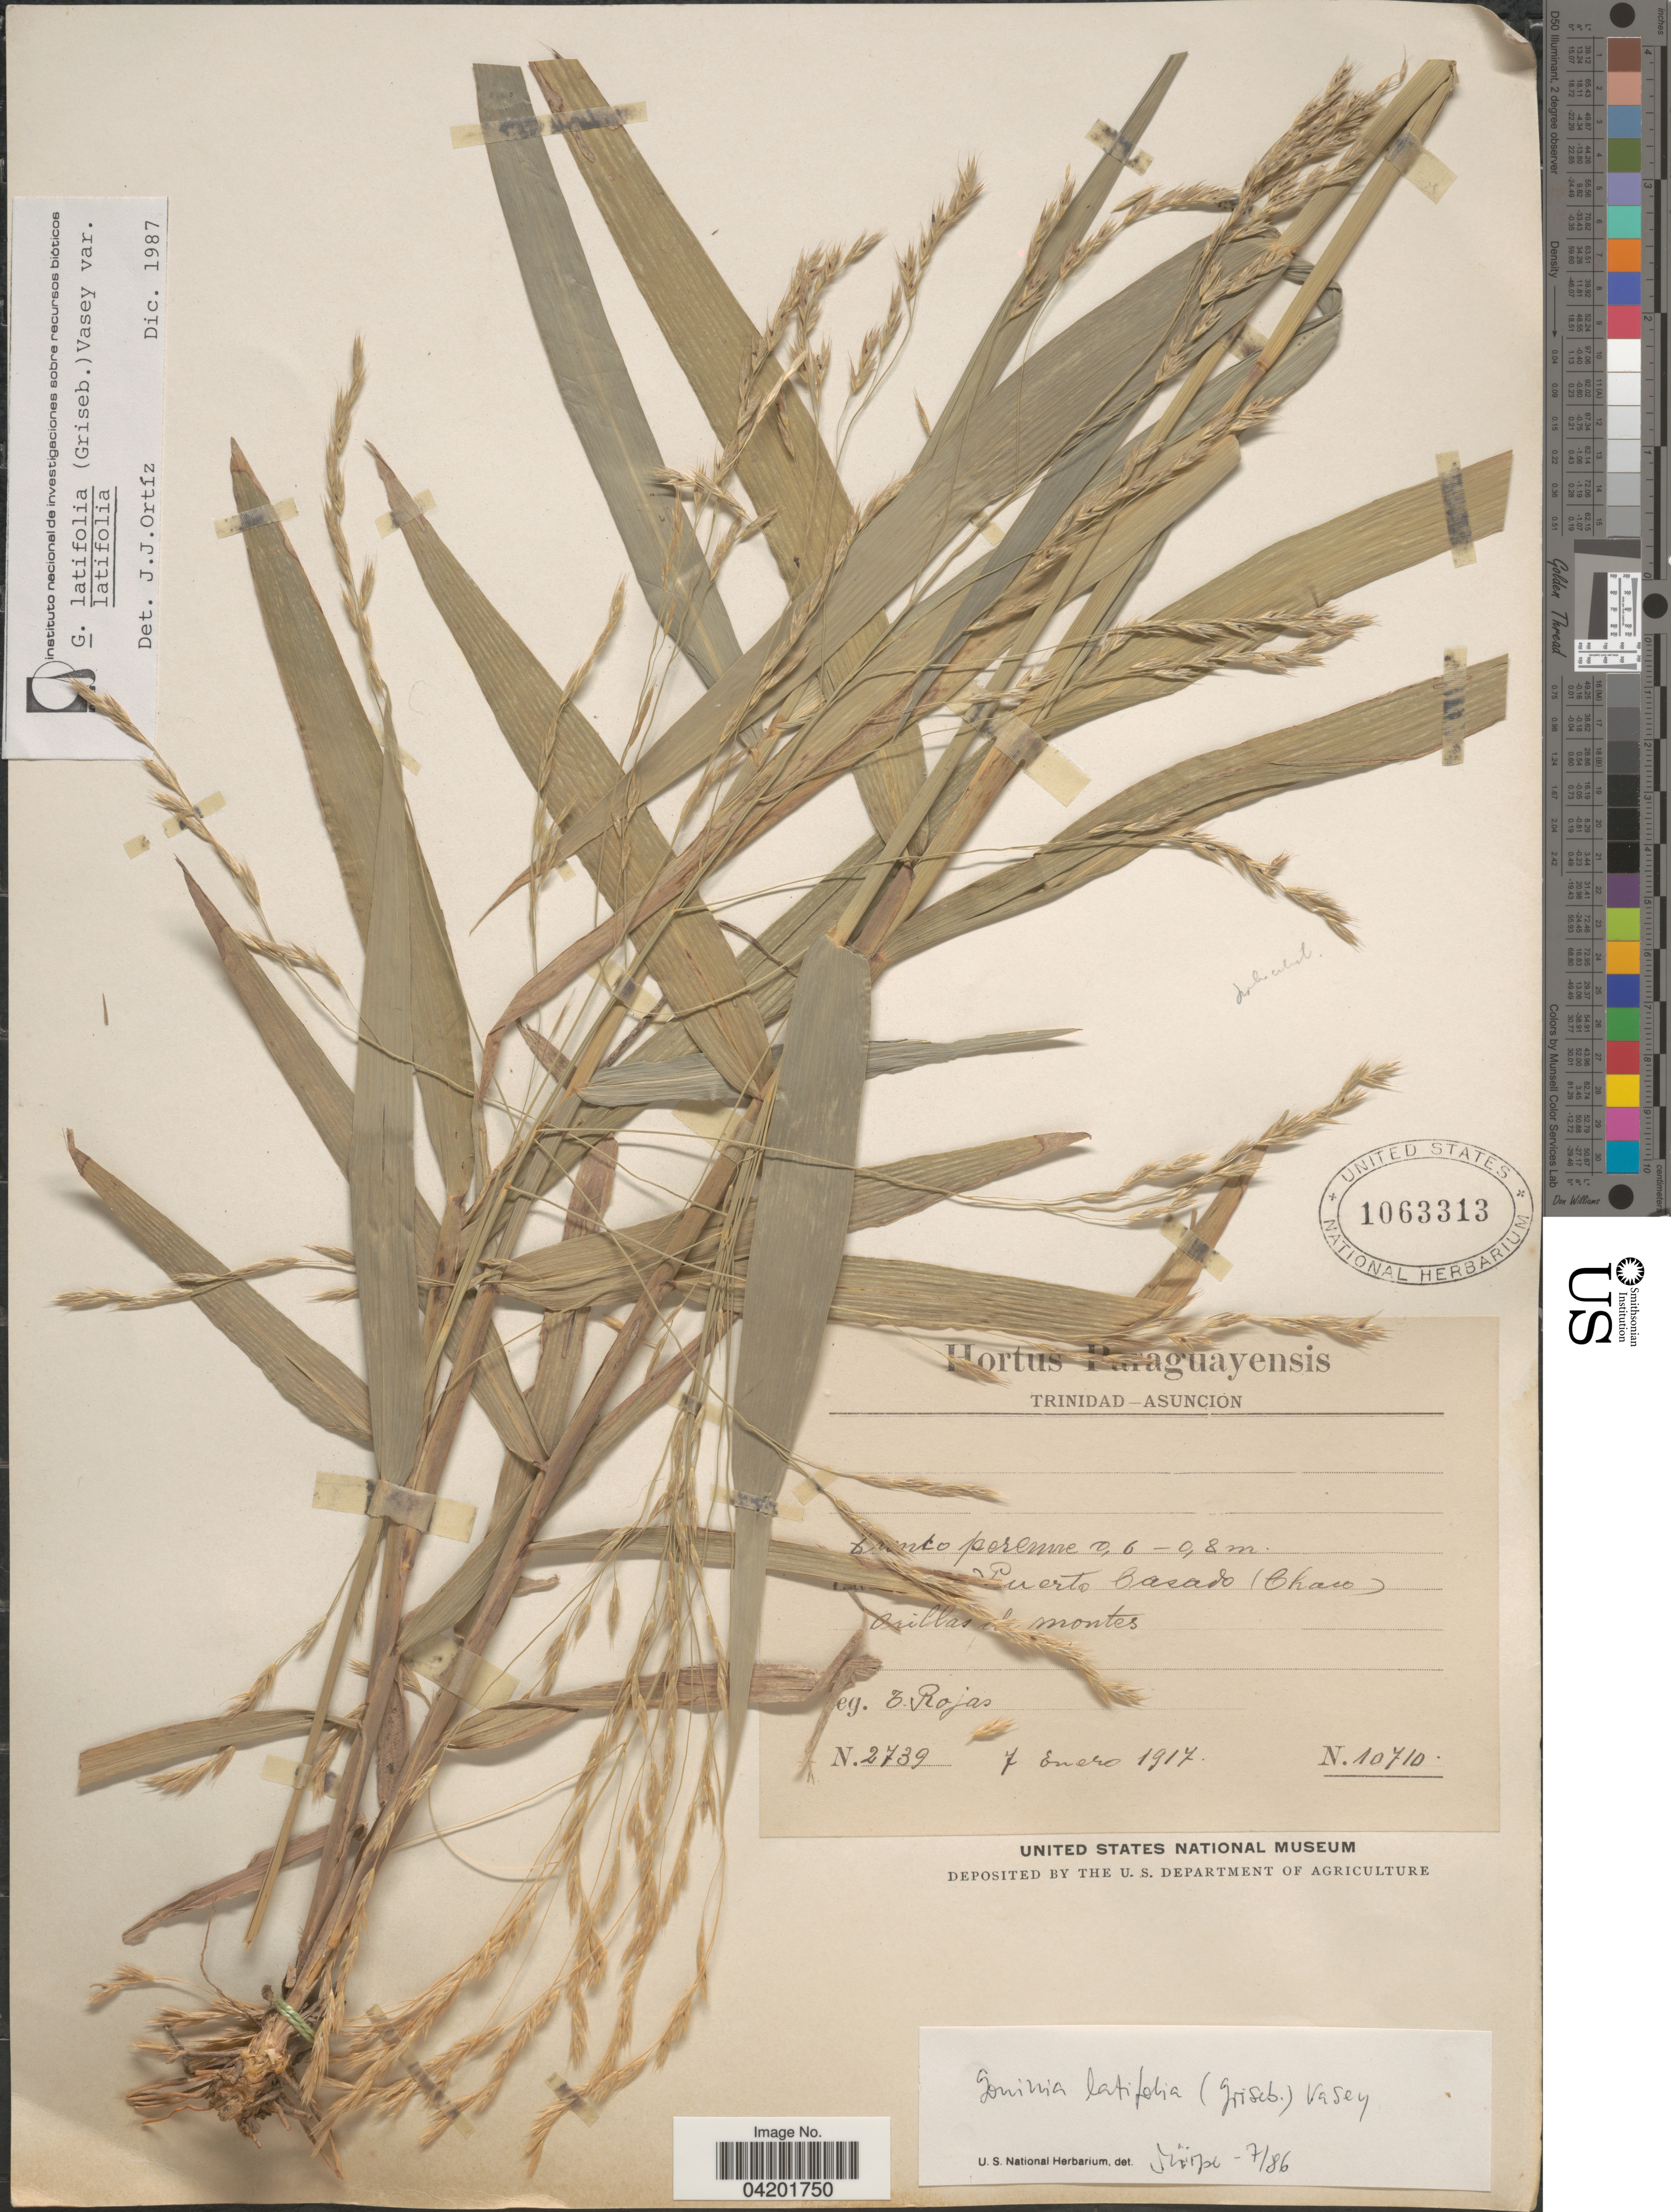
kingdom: Plantae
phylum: Tracheophyta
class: Liliopsida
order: Poales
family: Poaceae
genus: Gouinia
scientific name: Gouinia latifolia var. latifolia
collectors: T. Rojas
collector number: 2739/10710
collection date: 1917-01-07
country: Paraguay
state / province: Asuncion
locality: [illegible text] Puerto Casado (Chaco). Orillas de montes.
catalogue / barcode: US 1063313